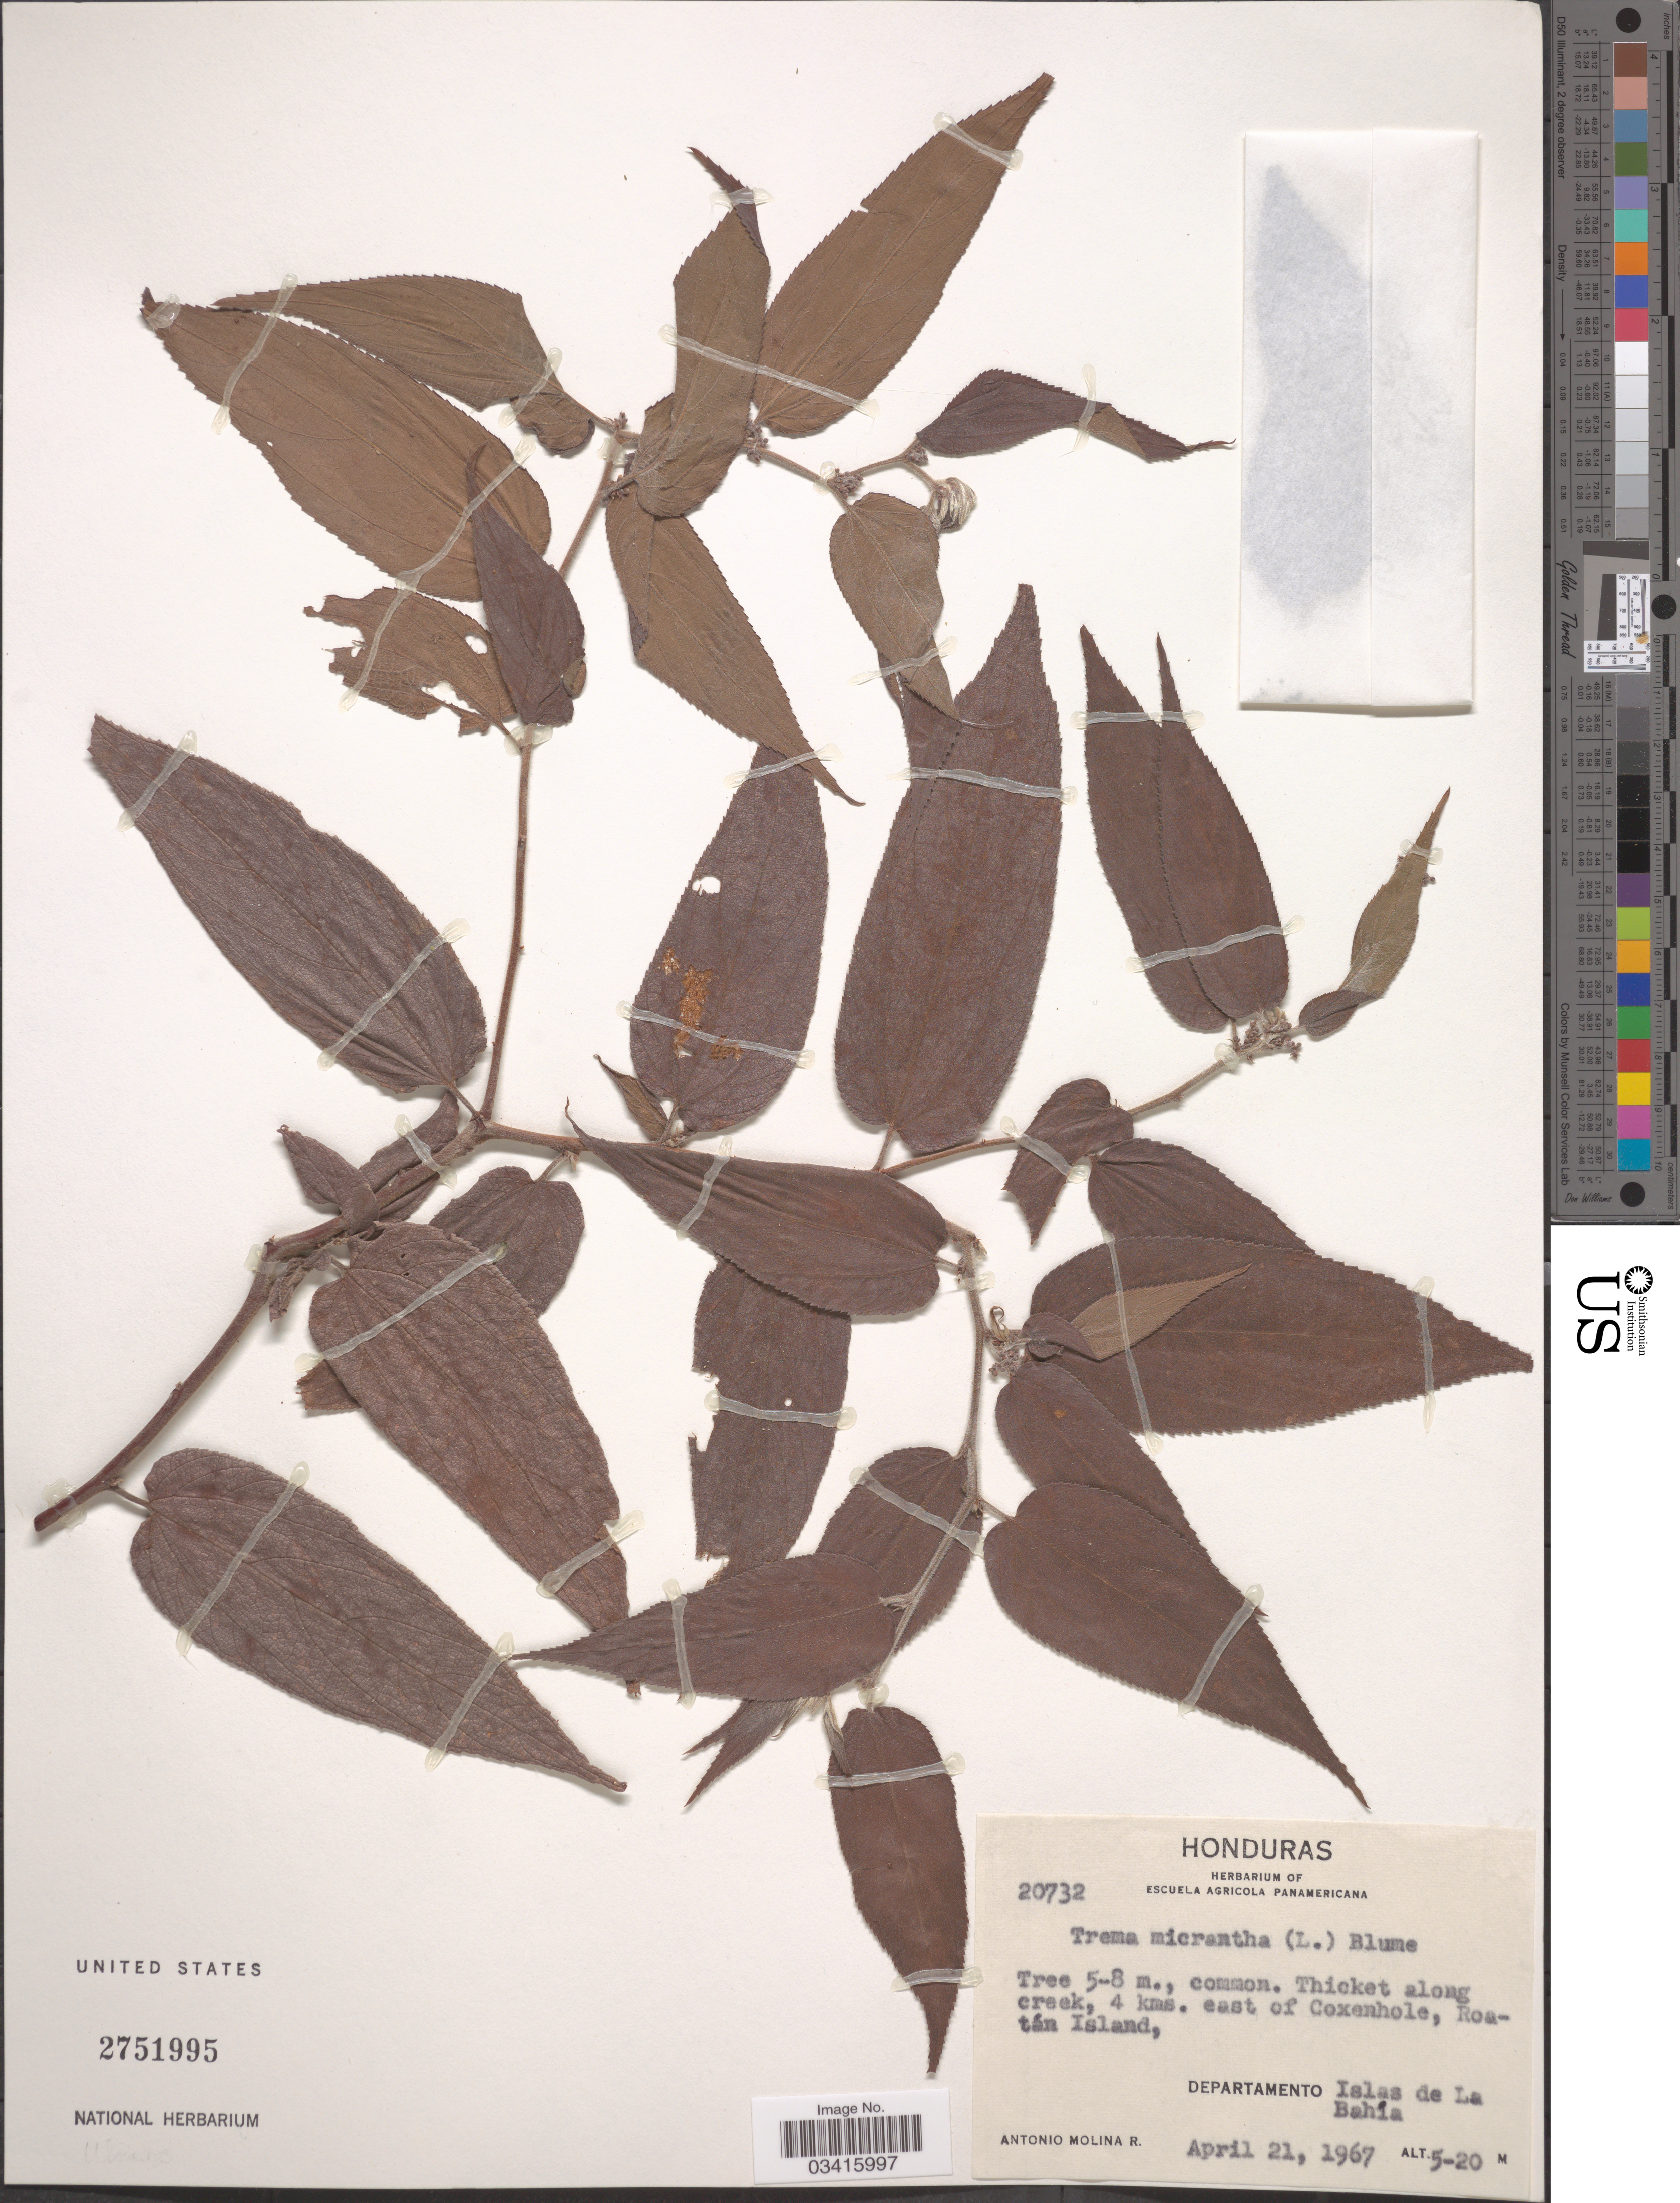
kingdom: Plantae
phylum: Tracheophyta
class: Magnoliopsida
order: Rosales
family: Cannabaceae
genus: Trema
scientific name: Trema micranthum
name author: (L.) Blume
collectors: A. Molina R.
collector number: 20732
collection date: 1967-04-21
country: Honduras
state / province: Islas de la Bahía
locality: Thicket along creek, 4 kms. east of Coxenhole, Roatán Island, Departamento Islas de La Bahía.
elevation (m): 5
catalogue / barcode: US 2751995